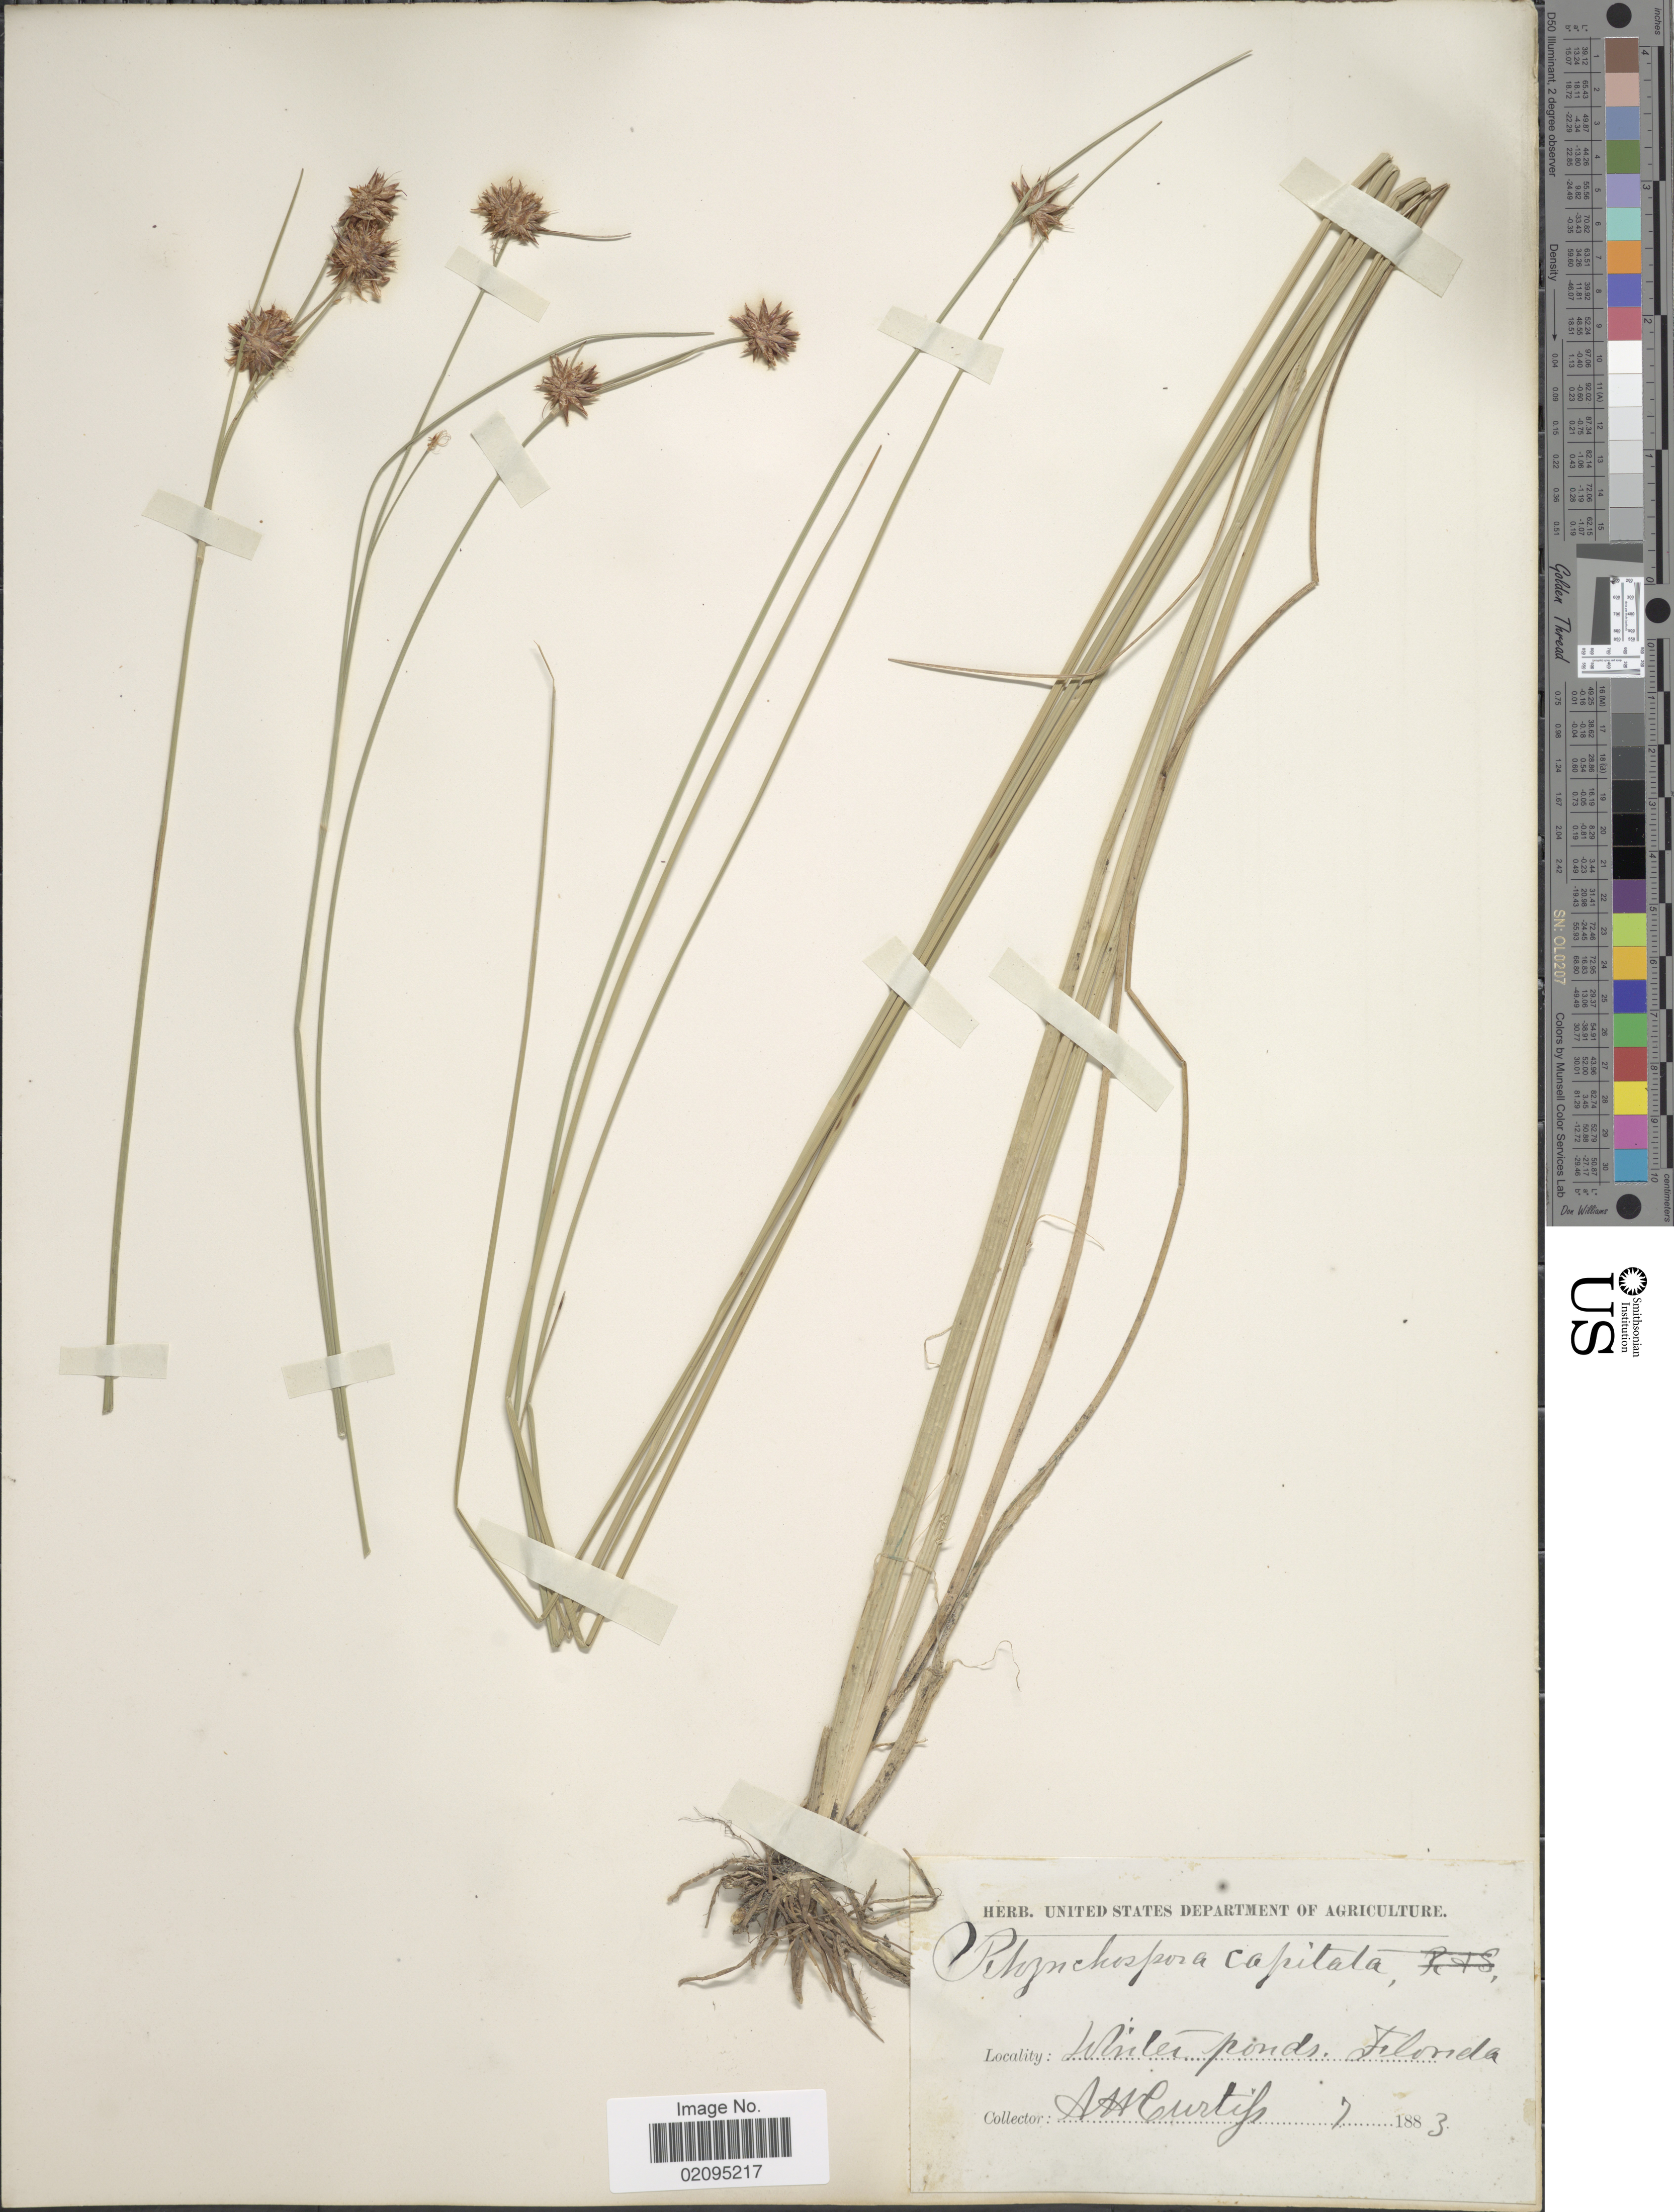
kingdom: Plantae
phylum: Tracheophyta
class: Liliopsida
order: Poales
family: Cyperaceae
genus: Rhynchospora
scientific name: Rhynchospora tracyi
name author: Britton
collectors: A. H. Curtiss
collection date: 1883-07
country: United States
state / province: Florida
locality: Winter ponds.